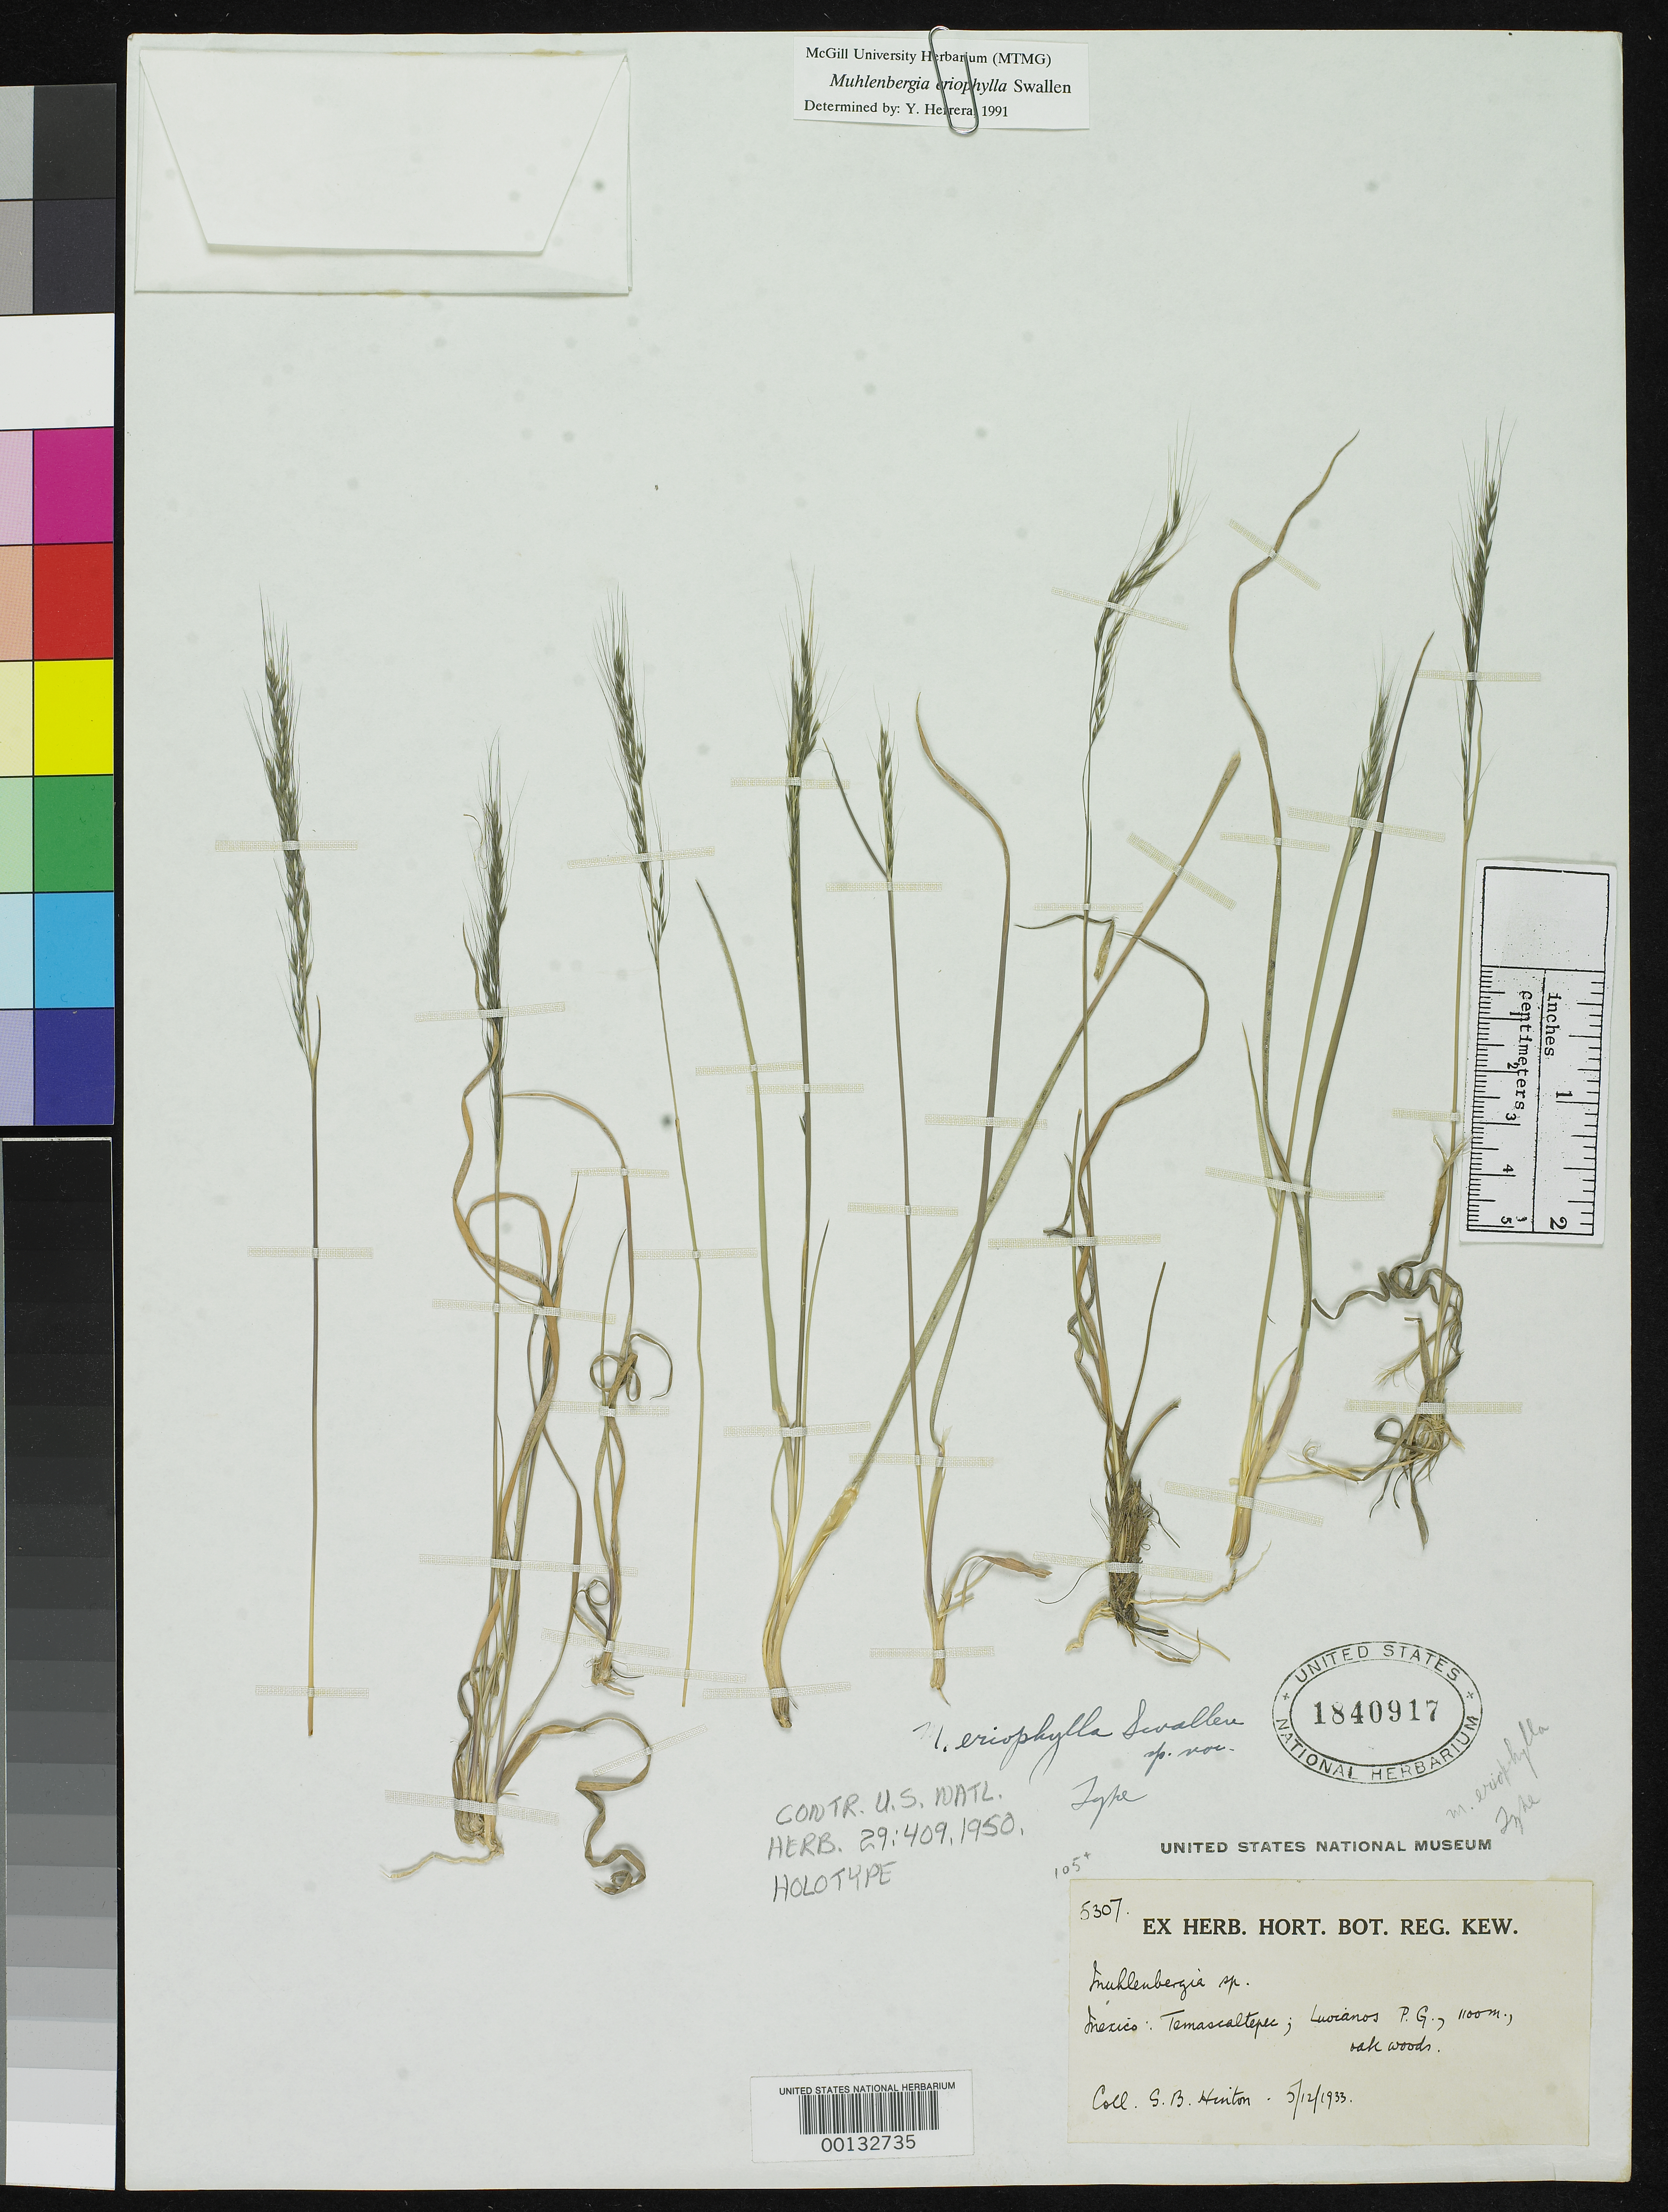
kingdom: Plantae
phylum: Tracheophyta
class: Liliopsida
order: Poales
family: Poaceae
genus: Muhlenbergia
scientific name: Muhlenbergia eriophylla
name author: Swallen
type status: Holotype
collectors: G. B. Hinton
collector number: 5307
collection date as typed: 12 May 1933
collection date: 1933-05-12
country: Mexico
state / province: México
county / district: Temascaltepec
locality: Woods at Luvianos.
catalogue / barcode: US 1840917